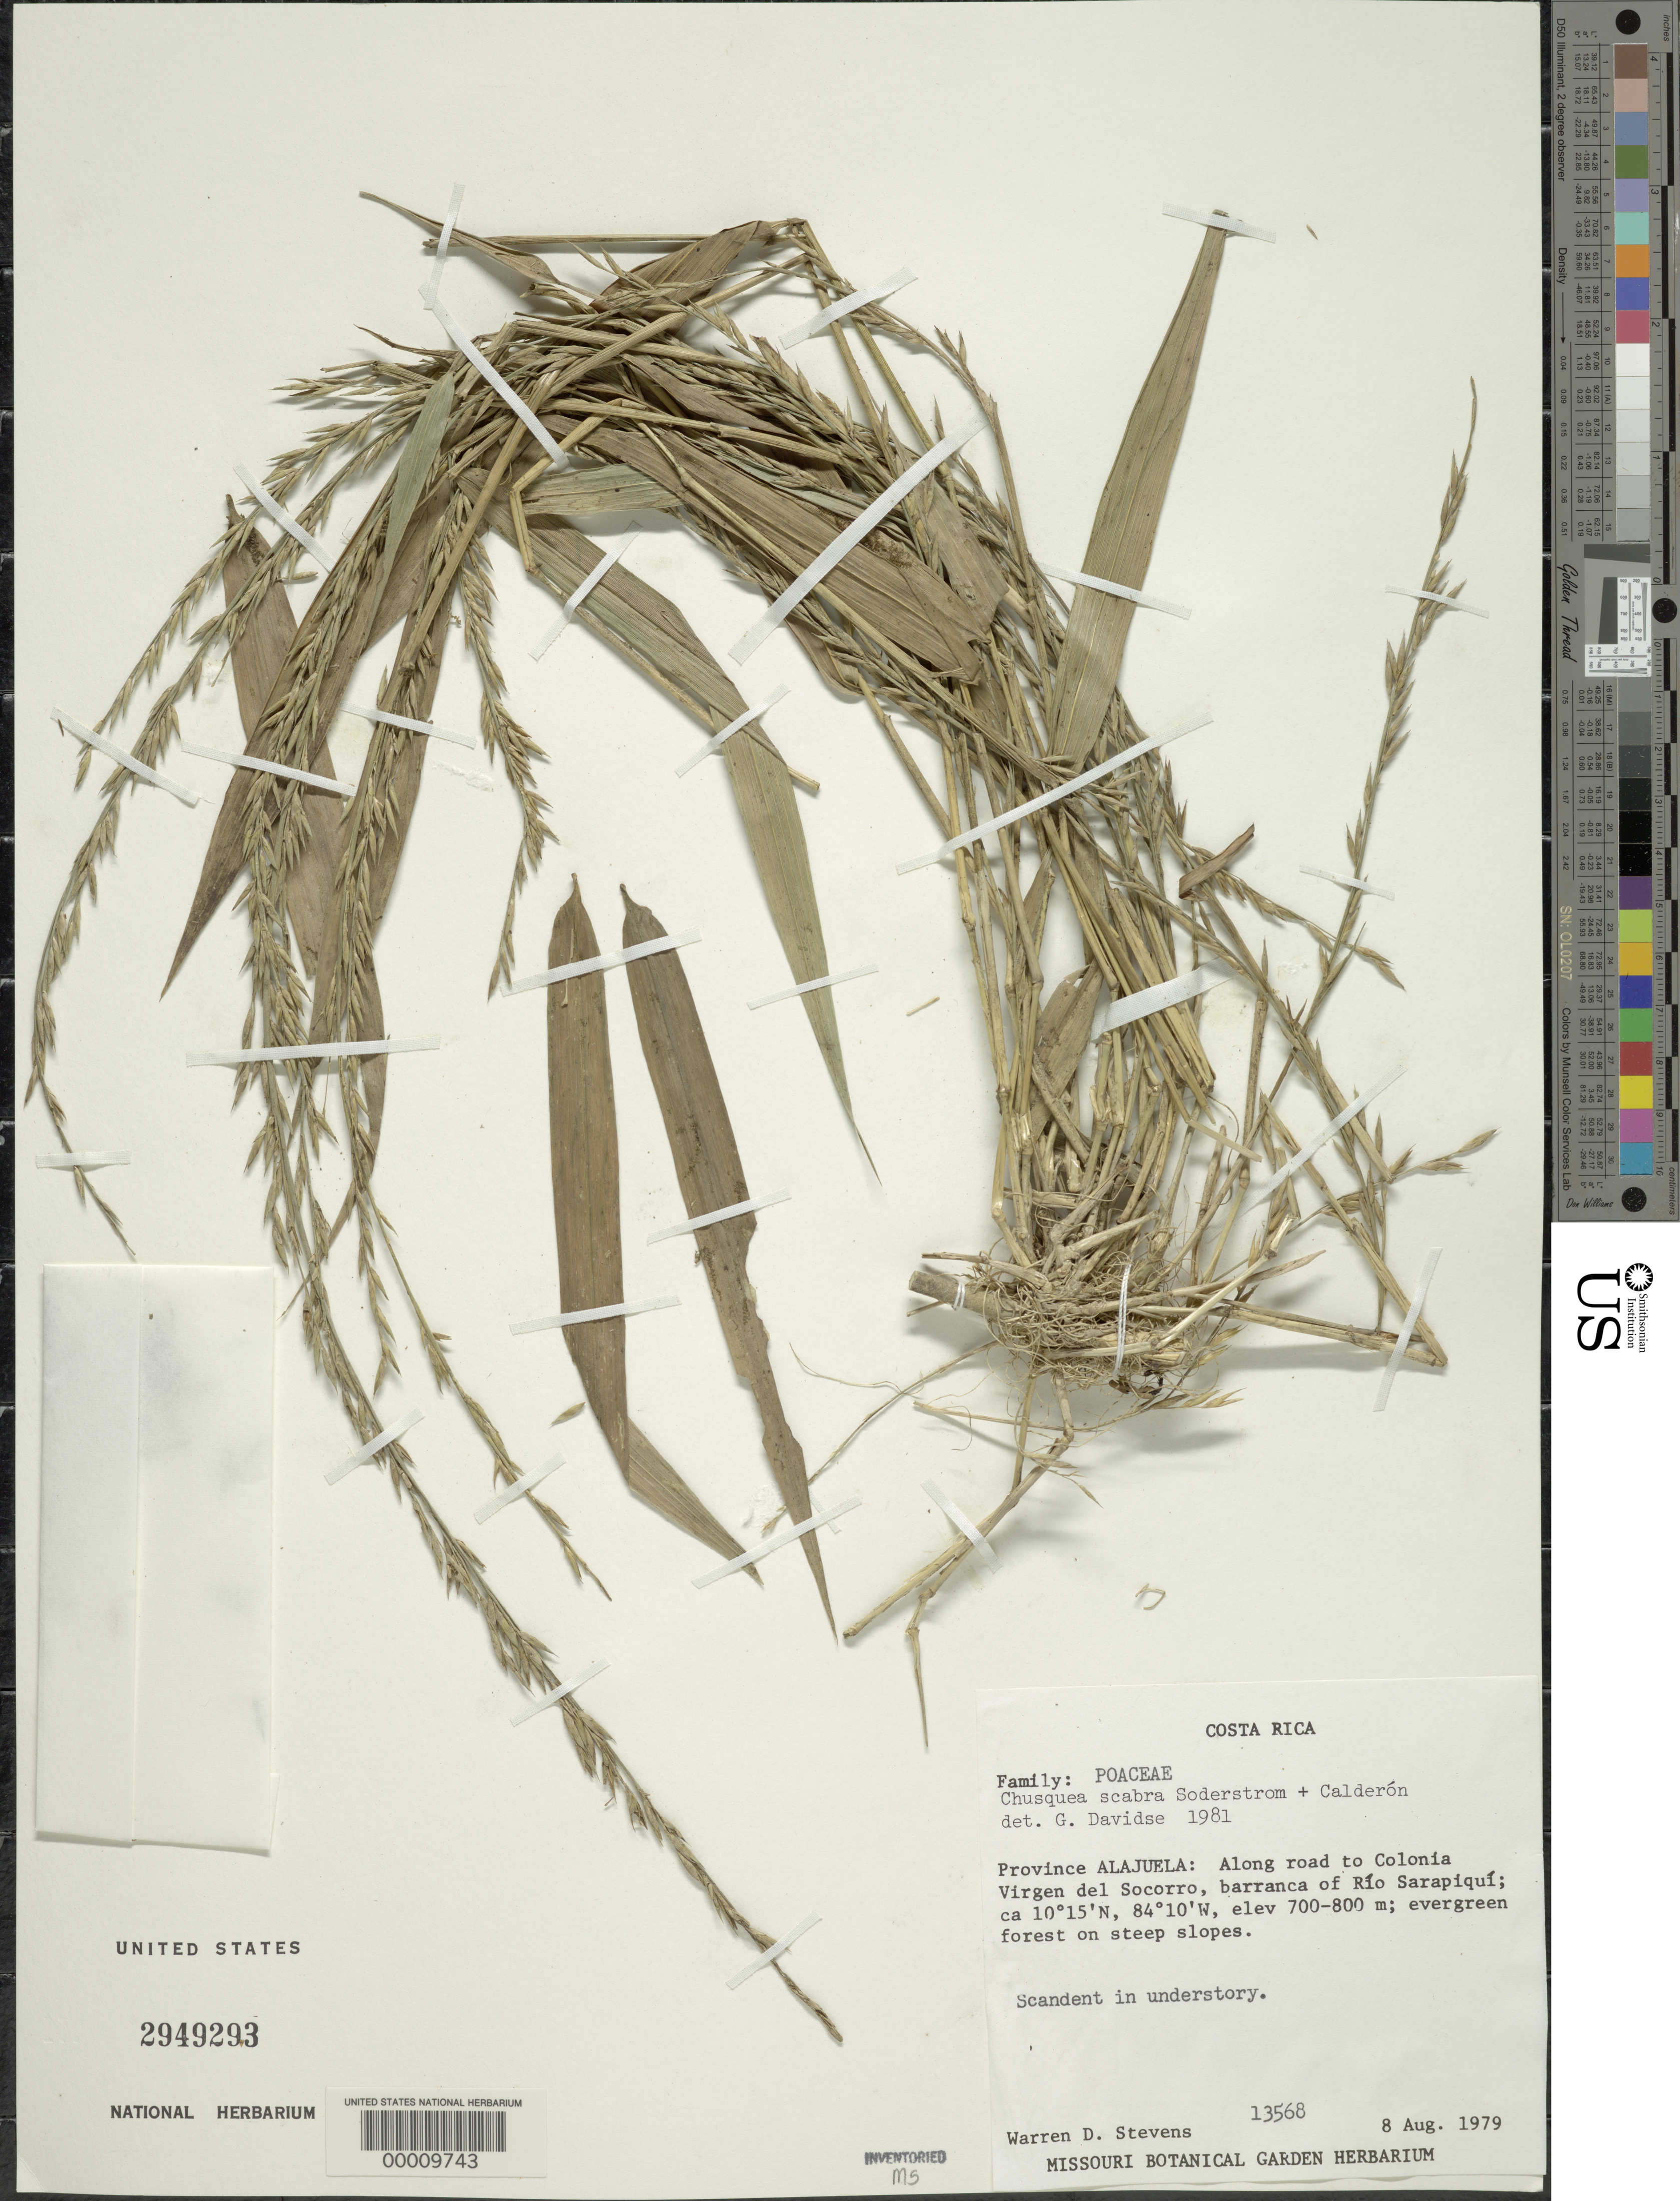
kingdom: Plantae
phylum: Tracheophyta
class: Liliopsida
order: Poales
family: Poaceae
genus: Chusquea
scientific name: Chusquea scabra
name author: Soderstr. & C. E. Calderón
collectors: W. D. Stevens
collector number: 13568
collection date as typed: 08 Aug 1979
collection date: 1979-08-08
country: Costa Rica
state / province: Alajuela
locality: Colonia Virgen del Socorro, Rio Sarapiqui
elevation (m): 700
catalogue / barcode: US 2949293